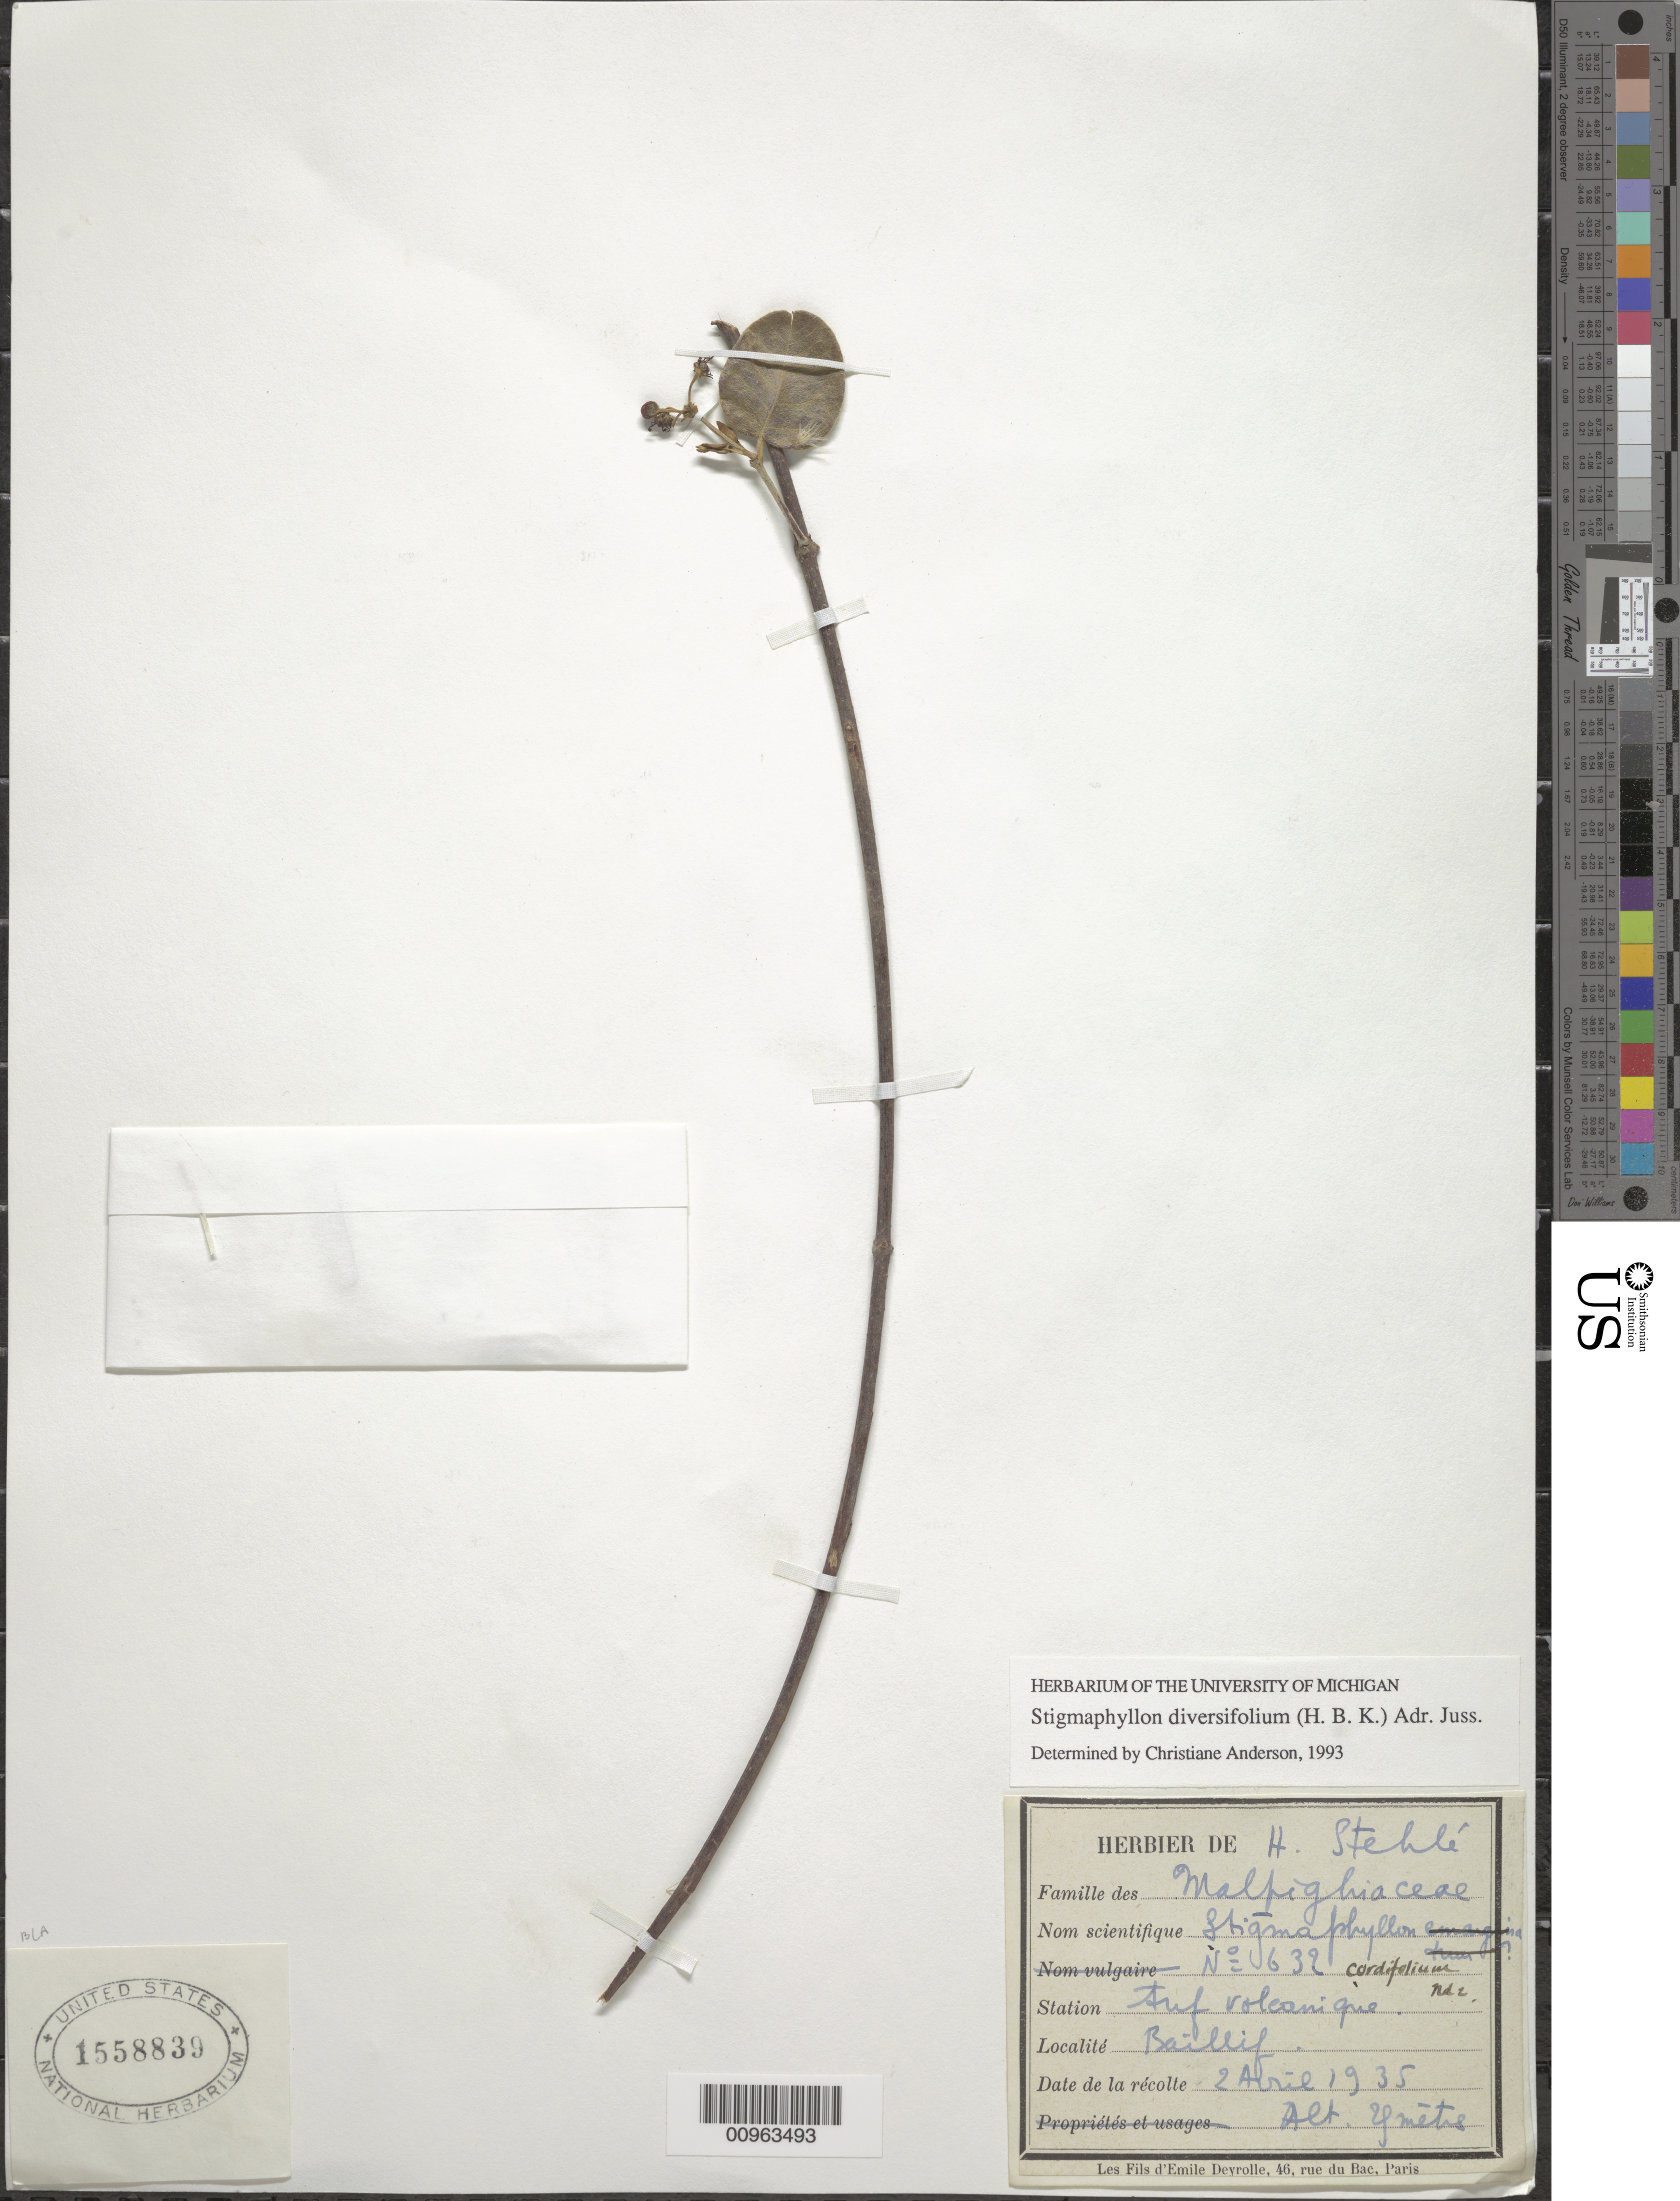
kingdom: Plantae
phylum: Tracheophyta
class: Magnoliopsida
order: Malpighiales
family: Malpighiaceae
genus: Stigmaphyllon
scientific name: Stigmaphyllon diversifolium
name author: (Kunth) A. Juss.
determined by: Anderson, C.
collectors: H. Stehlé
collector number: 632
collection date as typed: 02 Apr 1935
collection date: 1935-04-02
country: Guadeloupe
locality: Baillif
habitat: Auf volcanique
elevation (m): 25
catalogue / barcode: US 1558839